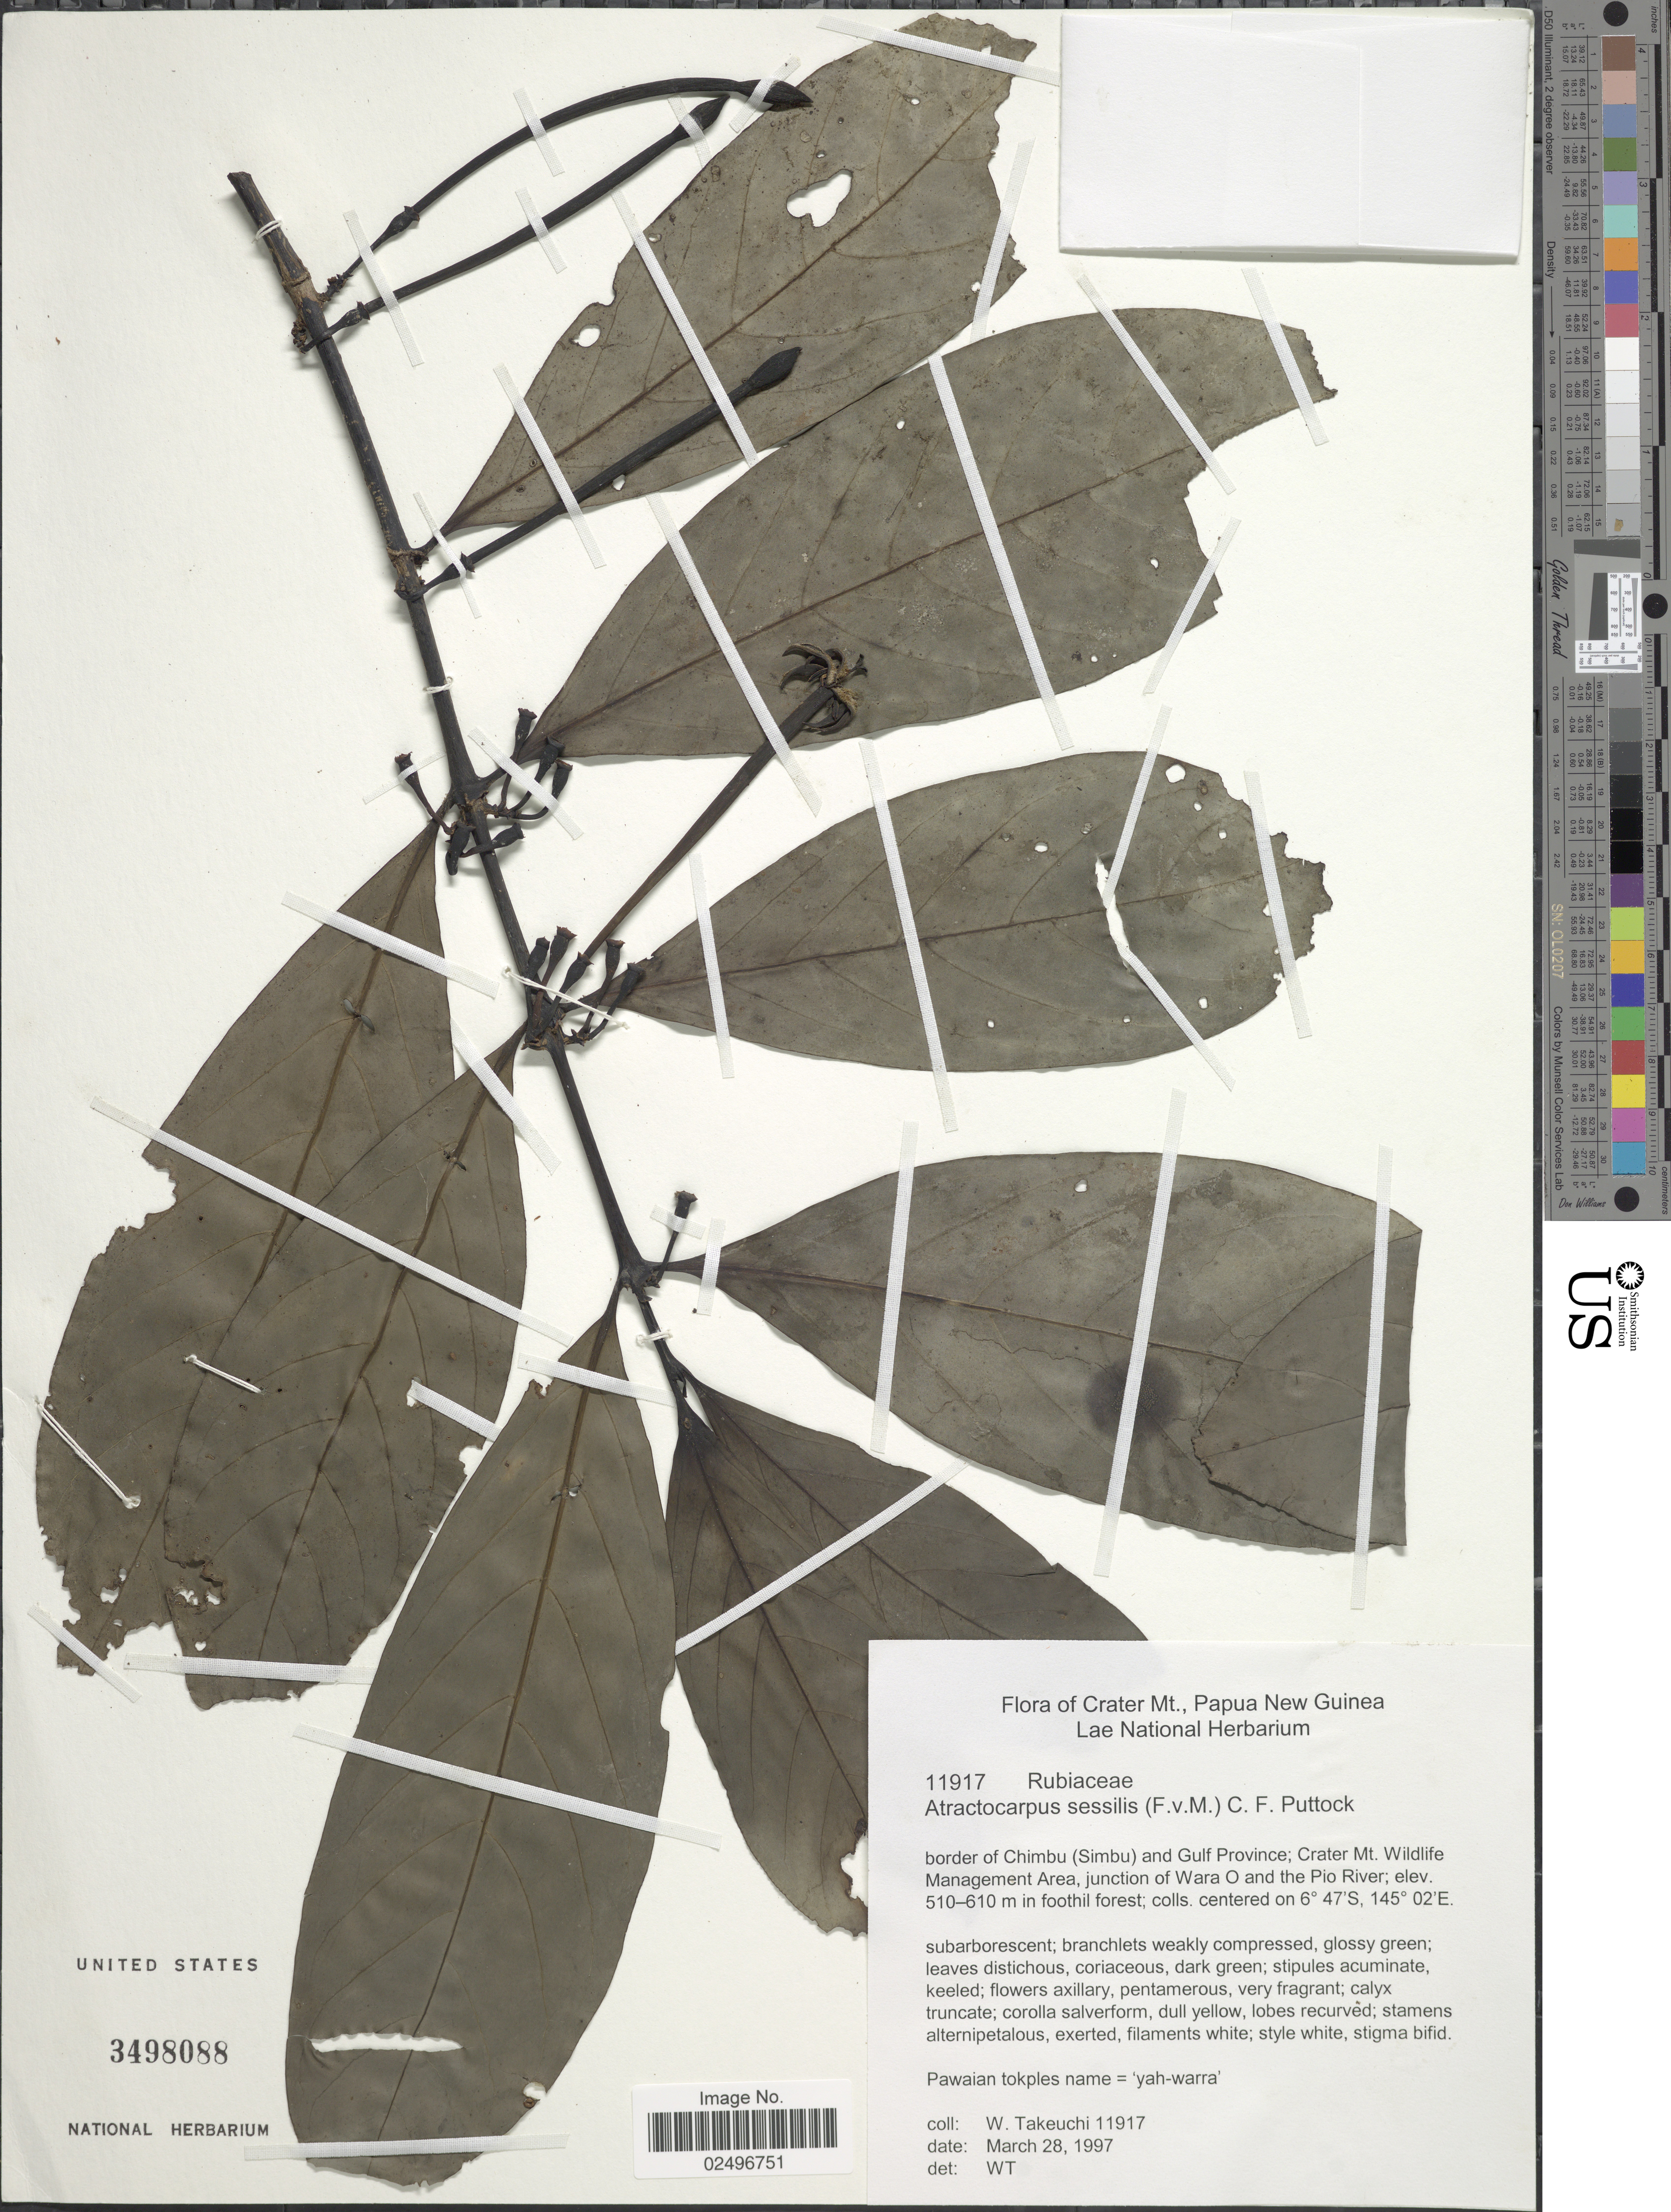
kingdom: Plantae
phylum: Tracheophyta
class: Magnoliopsida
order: Gentianales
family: Rubiaceae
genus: Atractocarpus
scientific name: Atractocarpus sessilis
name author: (F. Muell.) Puttock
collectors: W. Takeuchi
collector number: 11917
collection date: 1997-03-28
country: Papua New Guinea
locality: Border of Chimbu (Simbu) and Gulf Province; rater Mt. Wildlife Management Area, junction of Wara O and the Pio River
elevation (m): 510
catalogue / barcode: US 3498088